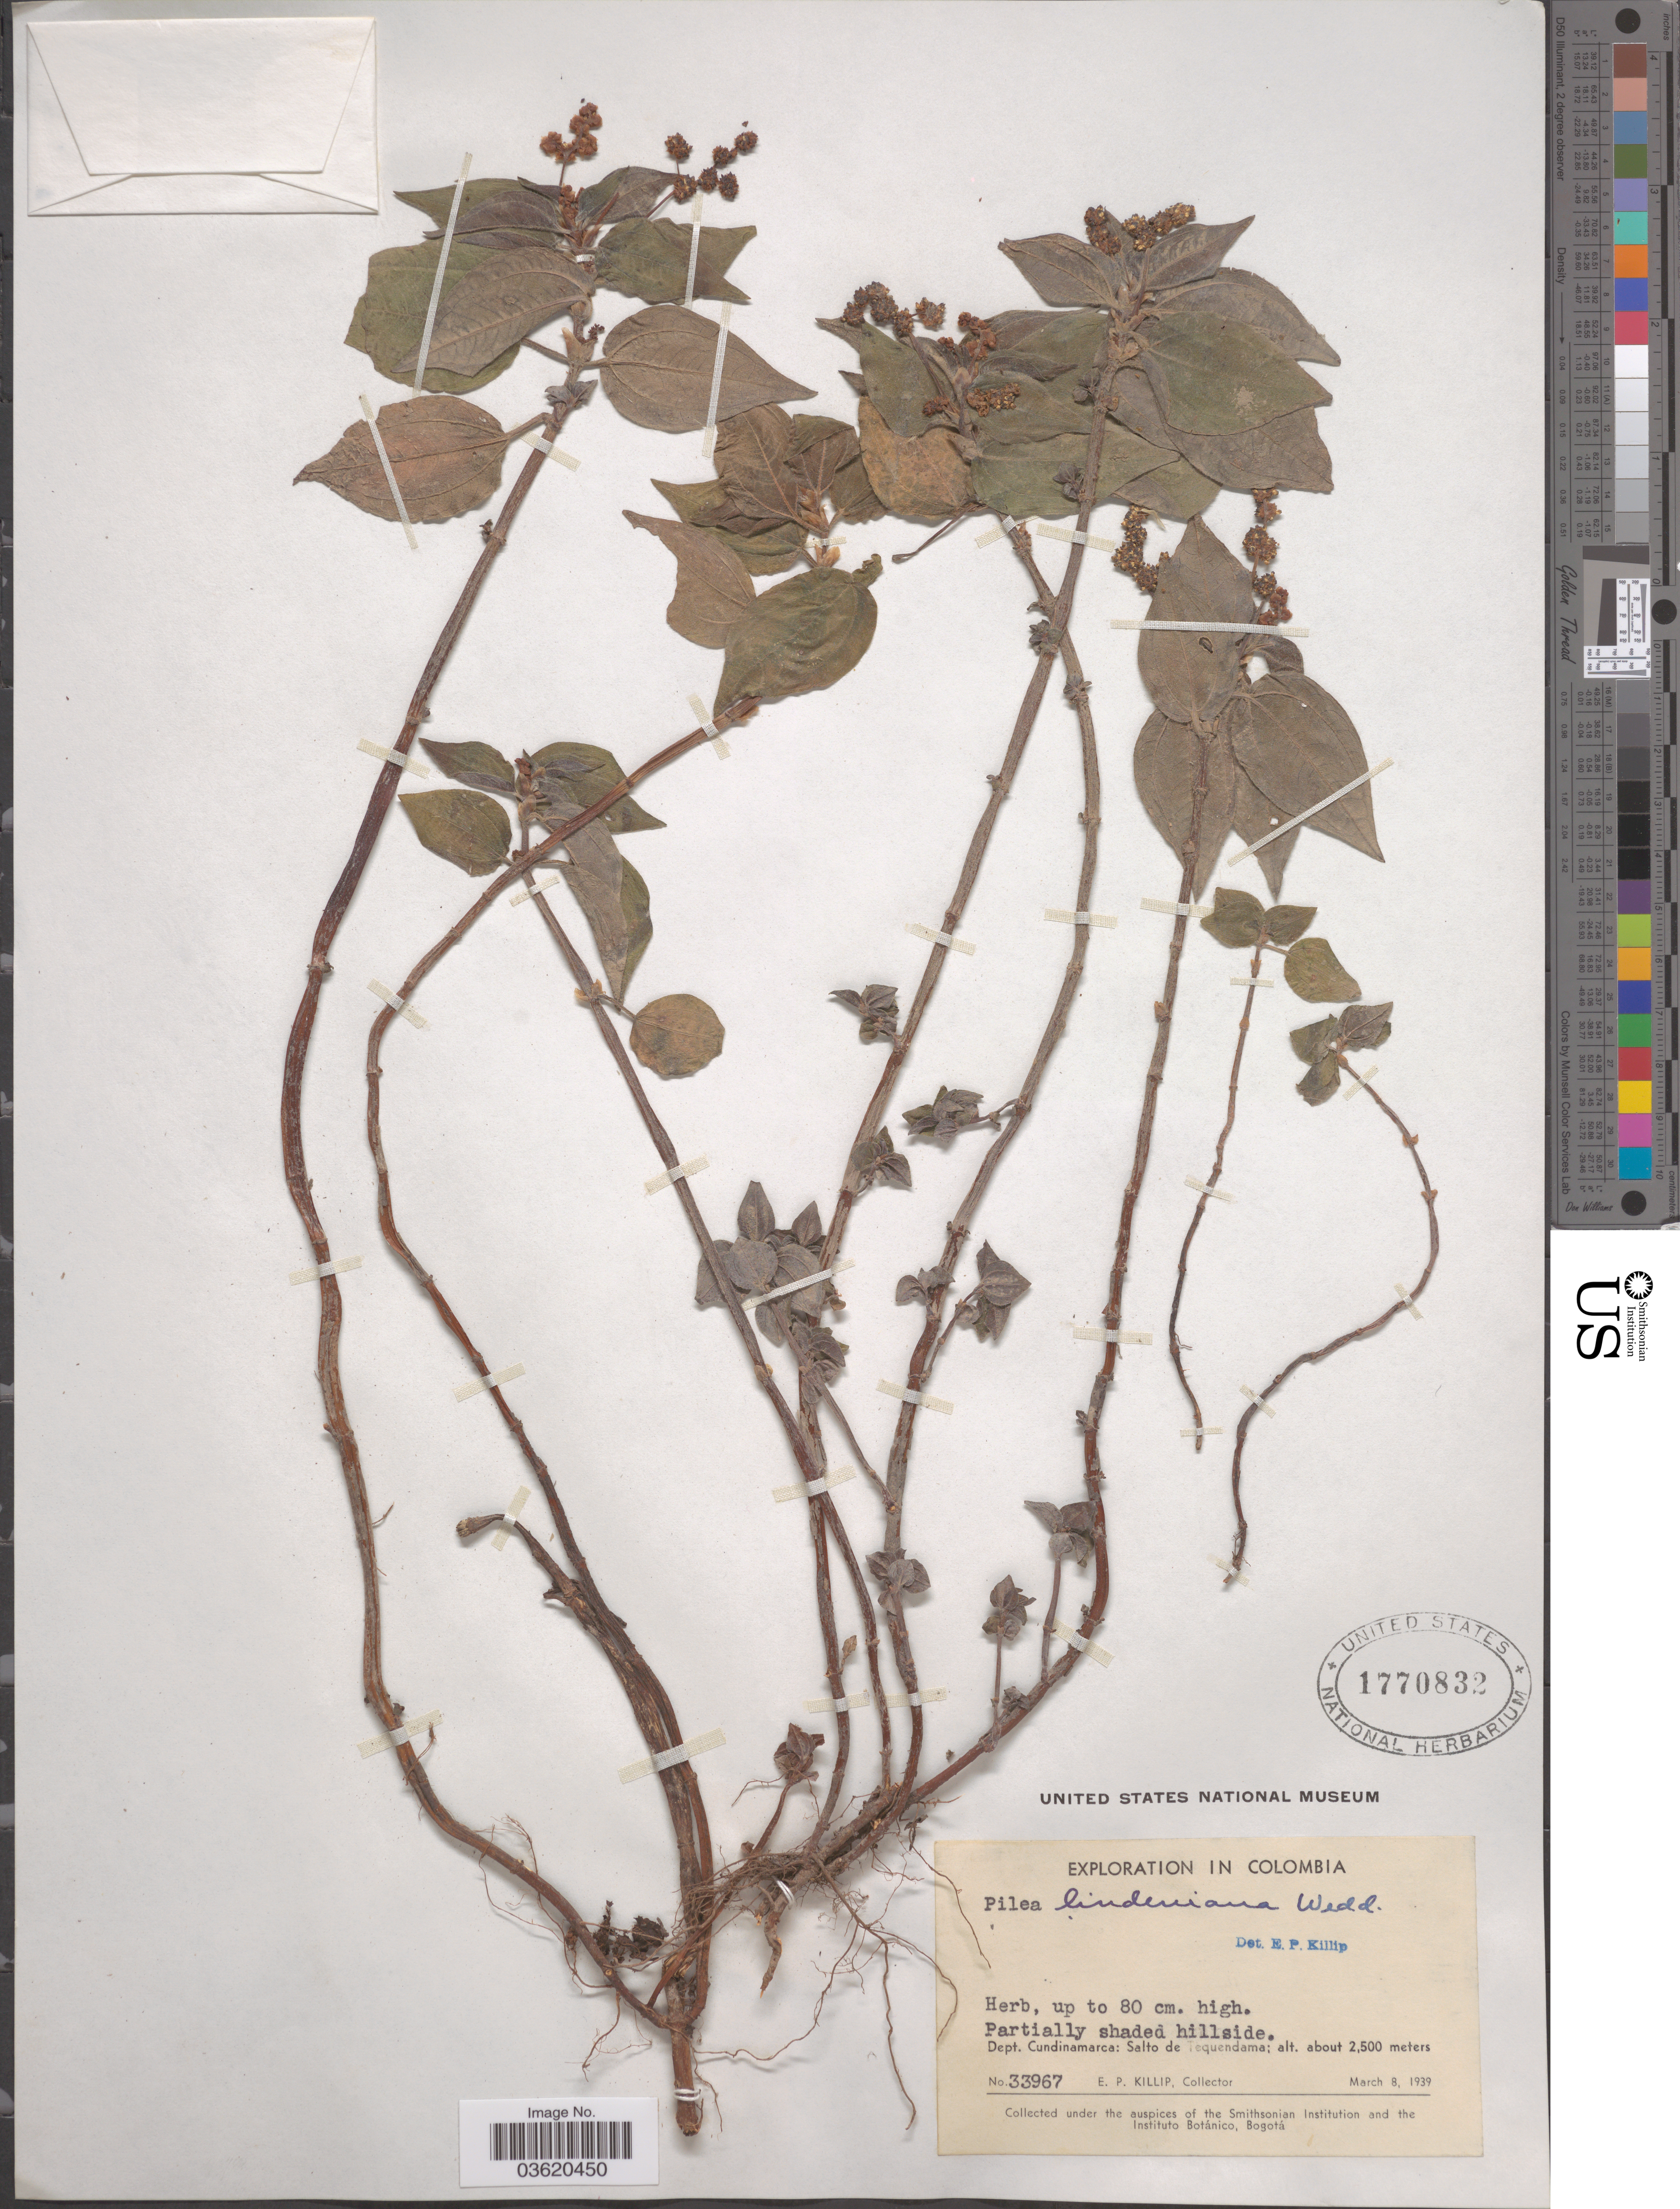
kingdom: Plantae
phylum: Tracheophyta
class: Magnoliopsida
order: Rosales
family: Urticaceae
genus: Pilea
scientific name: Pilea lindeniana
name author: Wedd.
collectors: E. P. Killip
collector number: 33967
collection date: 1939-03-08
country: Colombia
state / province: Cundinamarca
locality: Dept. Cundinamarca: Salto de Tequendama.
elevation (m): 2500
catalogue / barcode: US 1770832